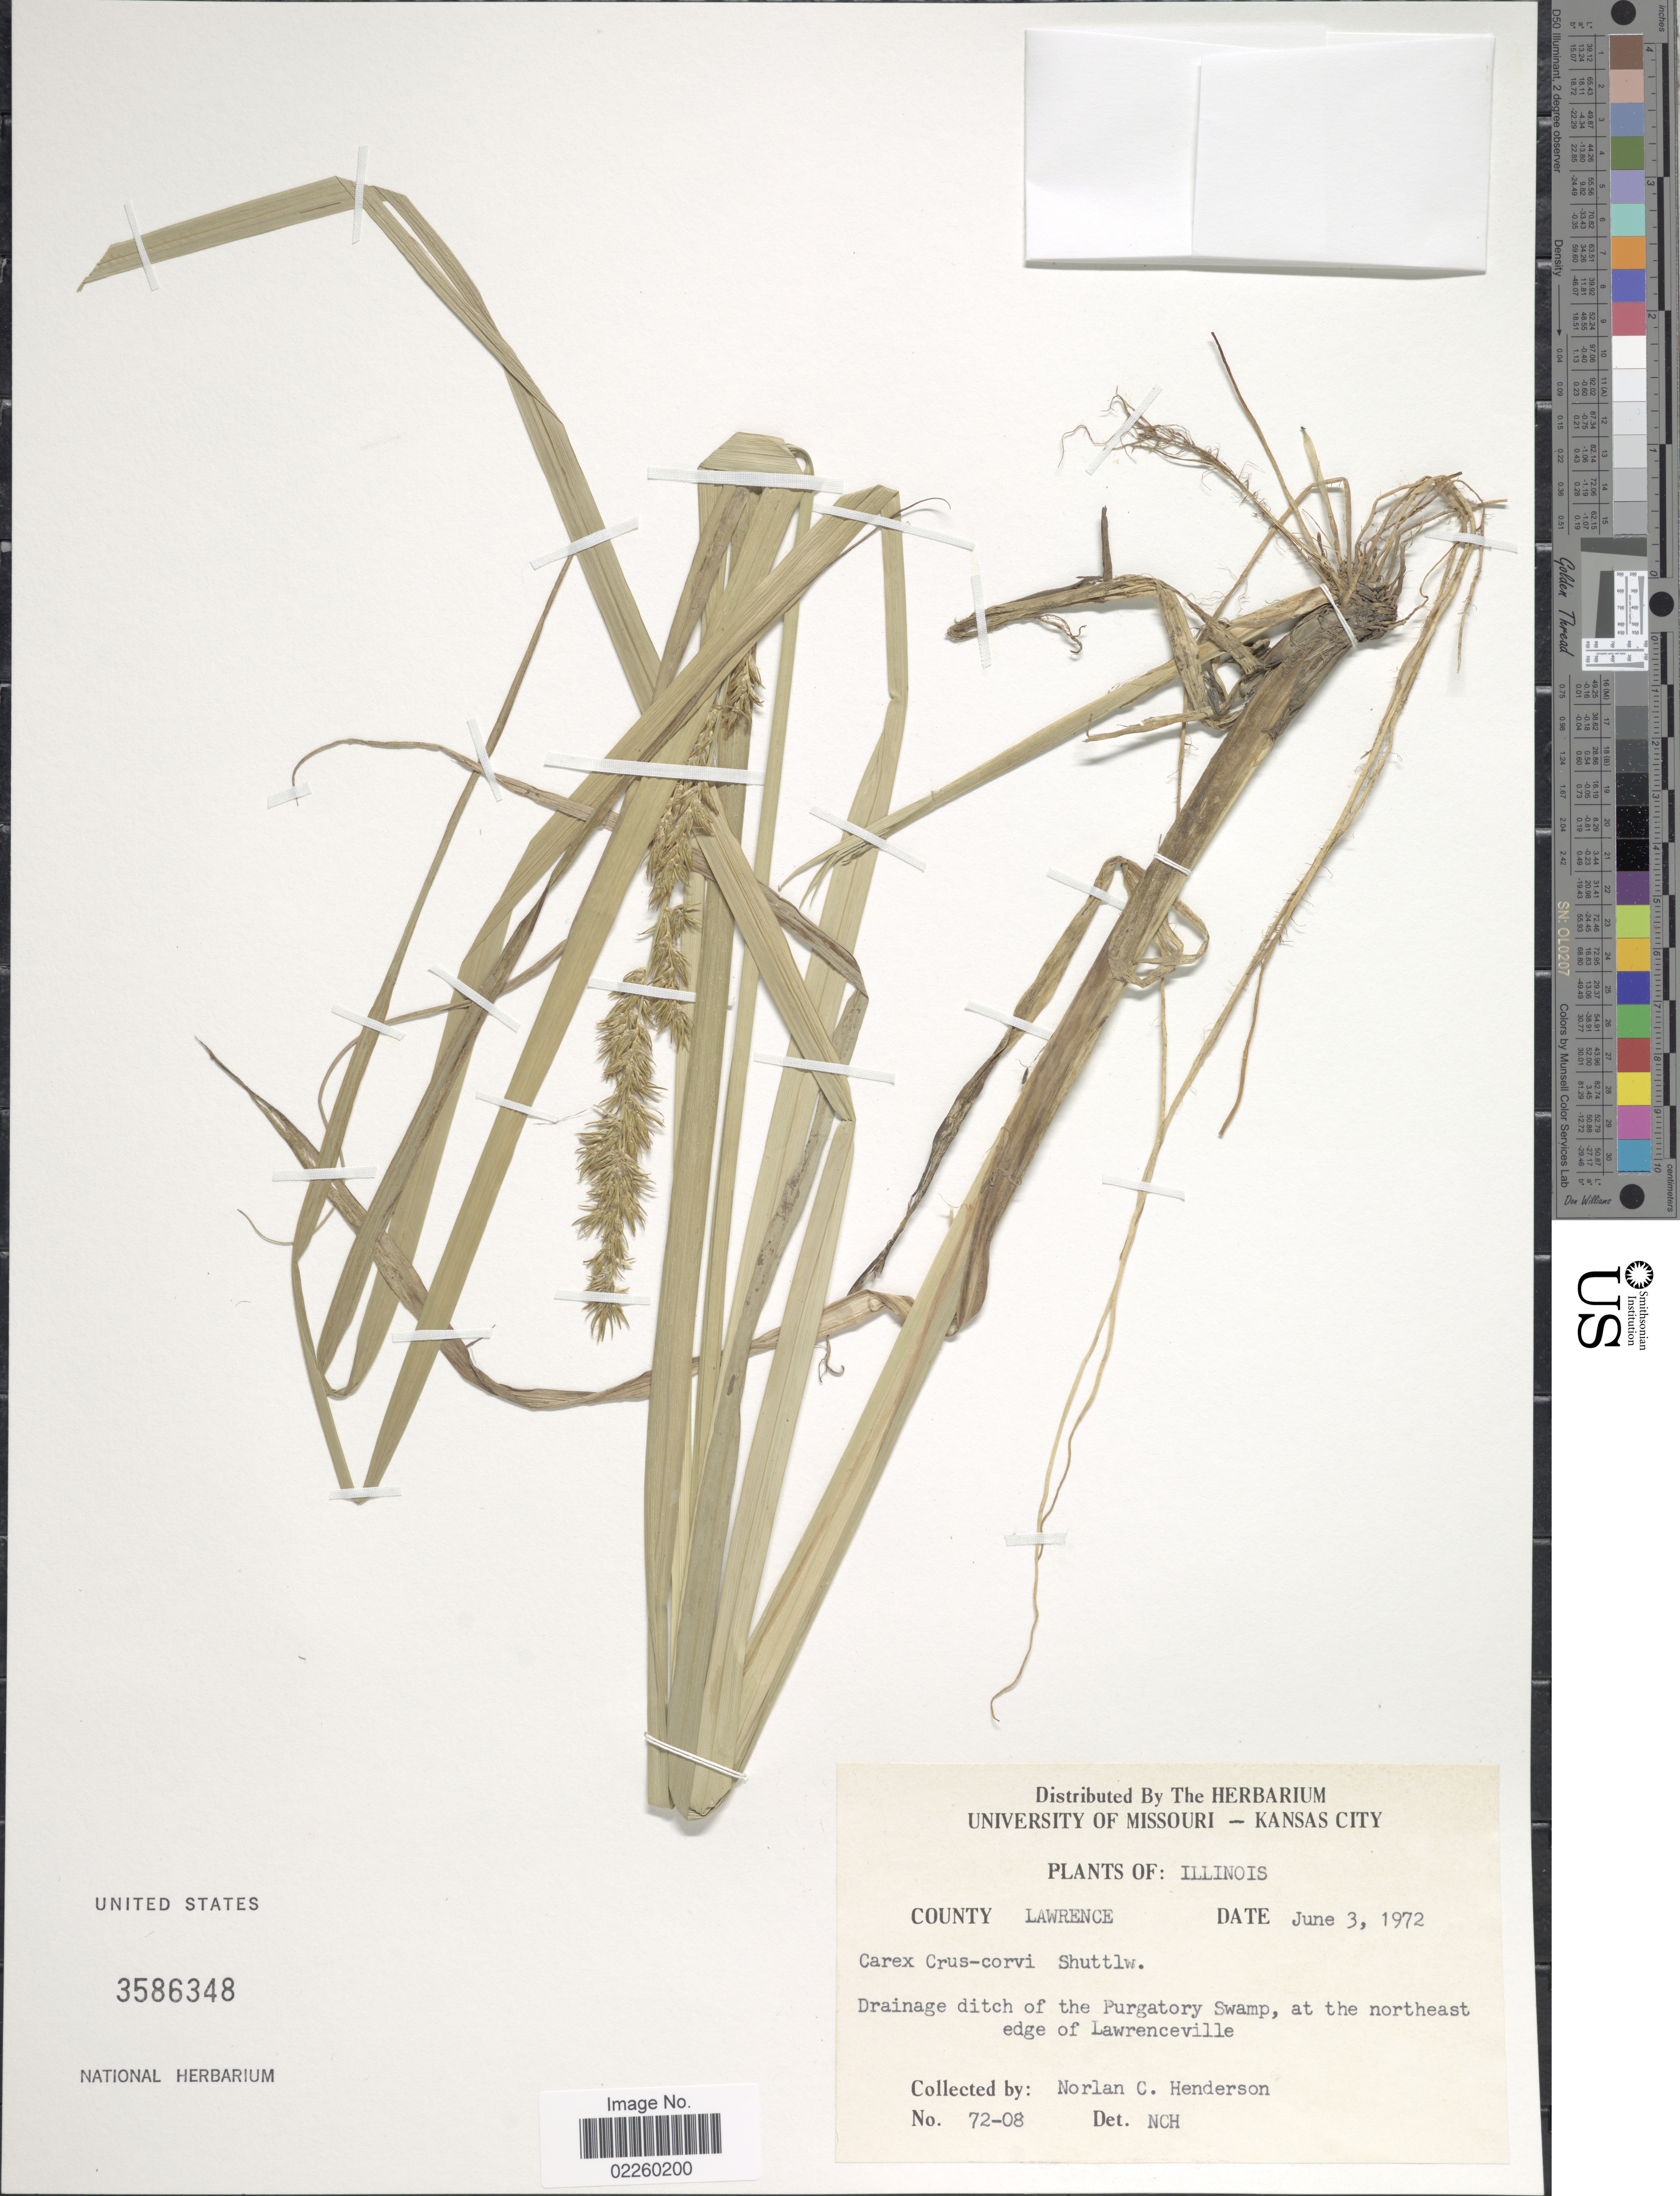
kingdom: Plantae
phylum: Tracheophyta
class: Liliopsida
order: Poales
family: Cyperaceae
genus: Carex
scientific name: Carex crus-corvi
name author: Shuttlew. ex Kunze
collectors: N. C. Henderson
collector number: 72-08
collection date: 1972-06-03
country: United States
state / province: Illinois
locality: County Lawrence. Purgatory Swamp, at the northeast edge of Lawrenceville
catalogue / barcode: US 3586348